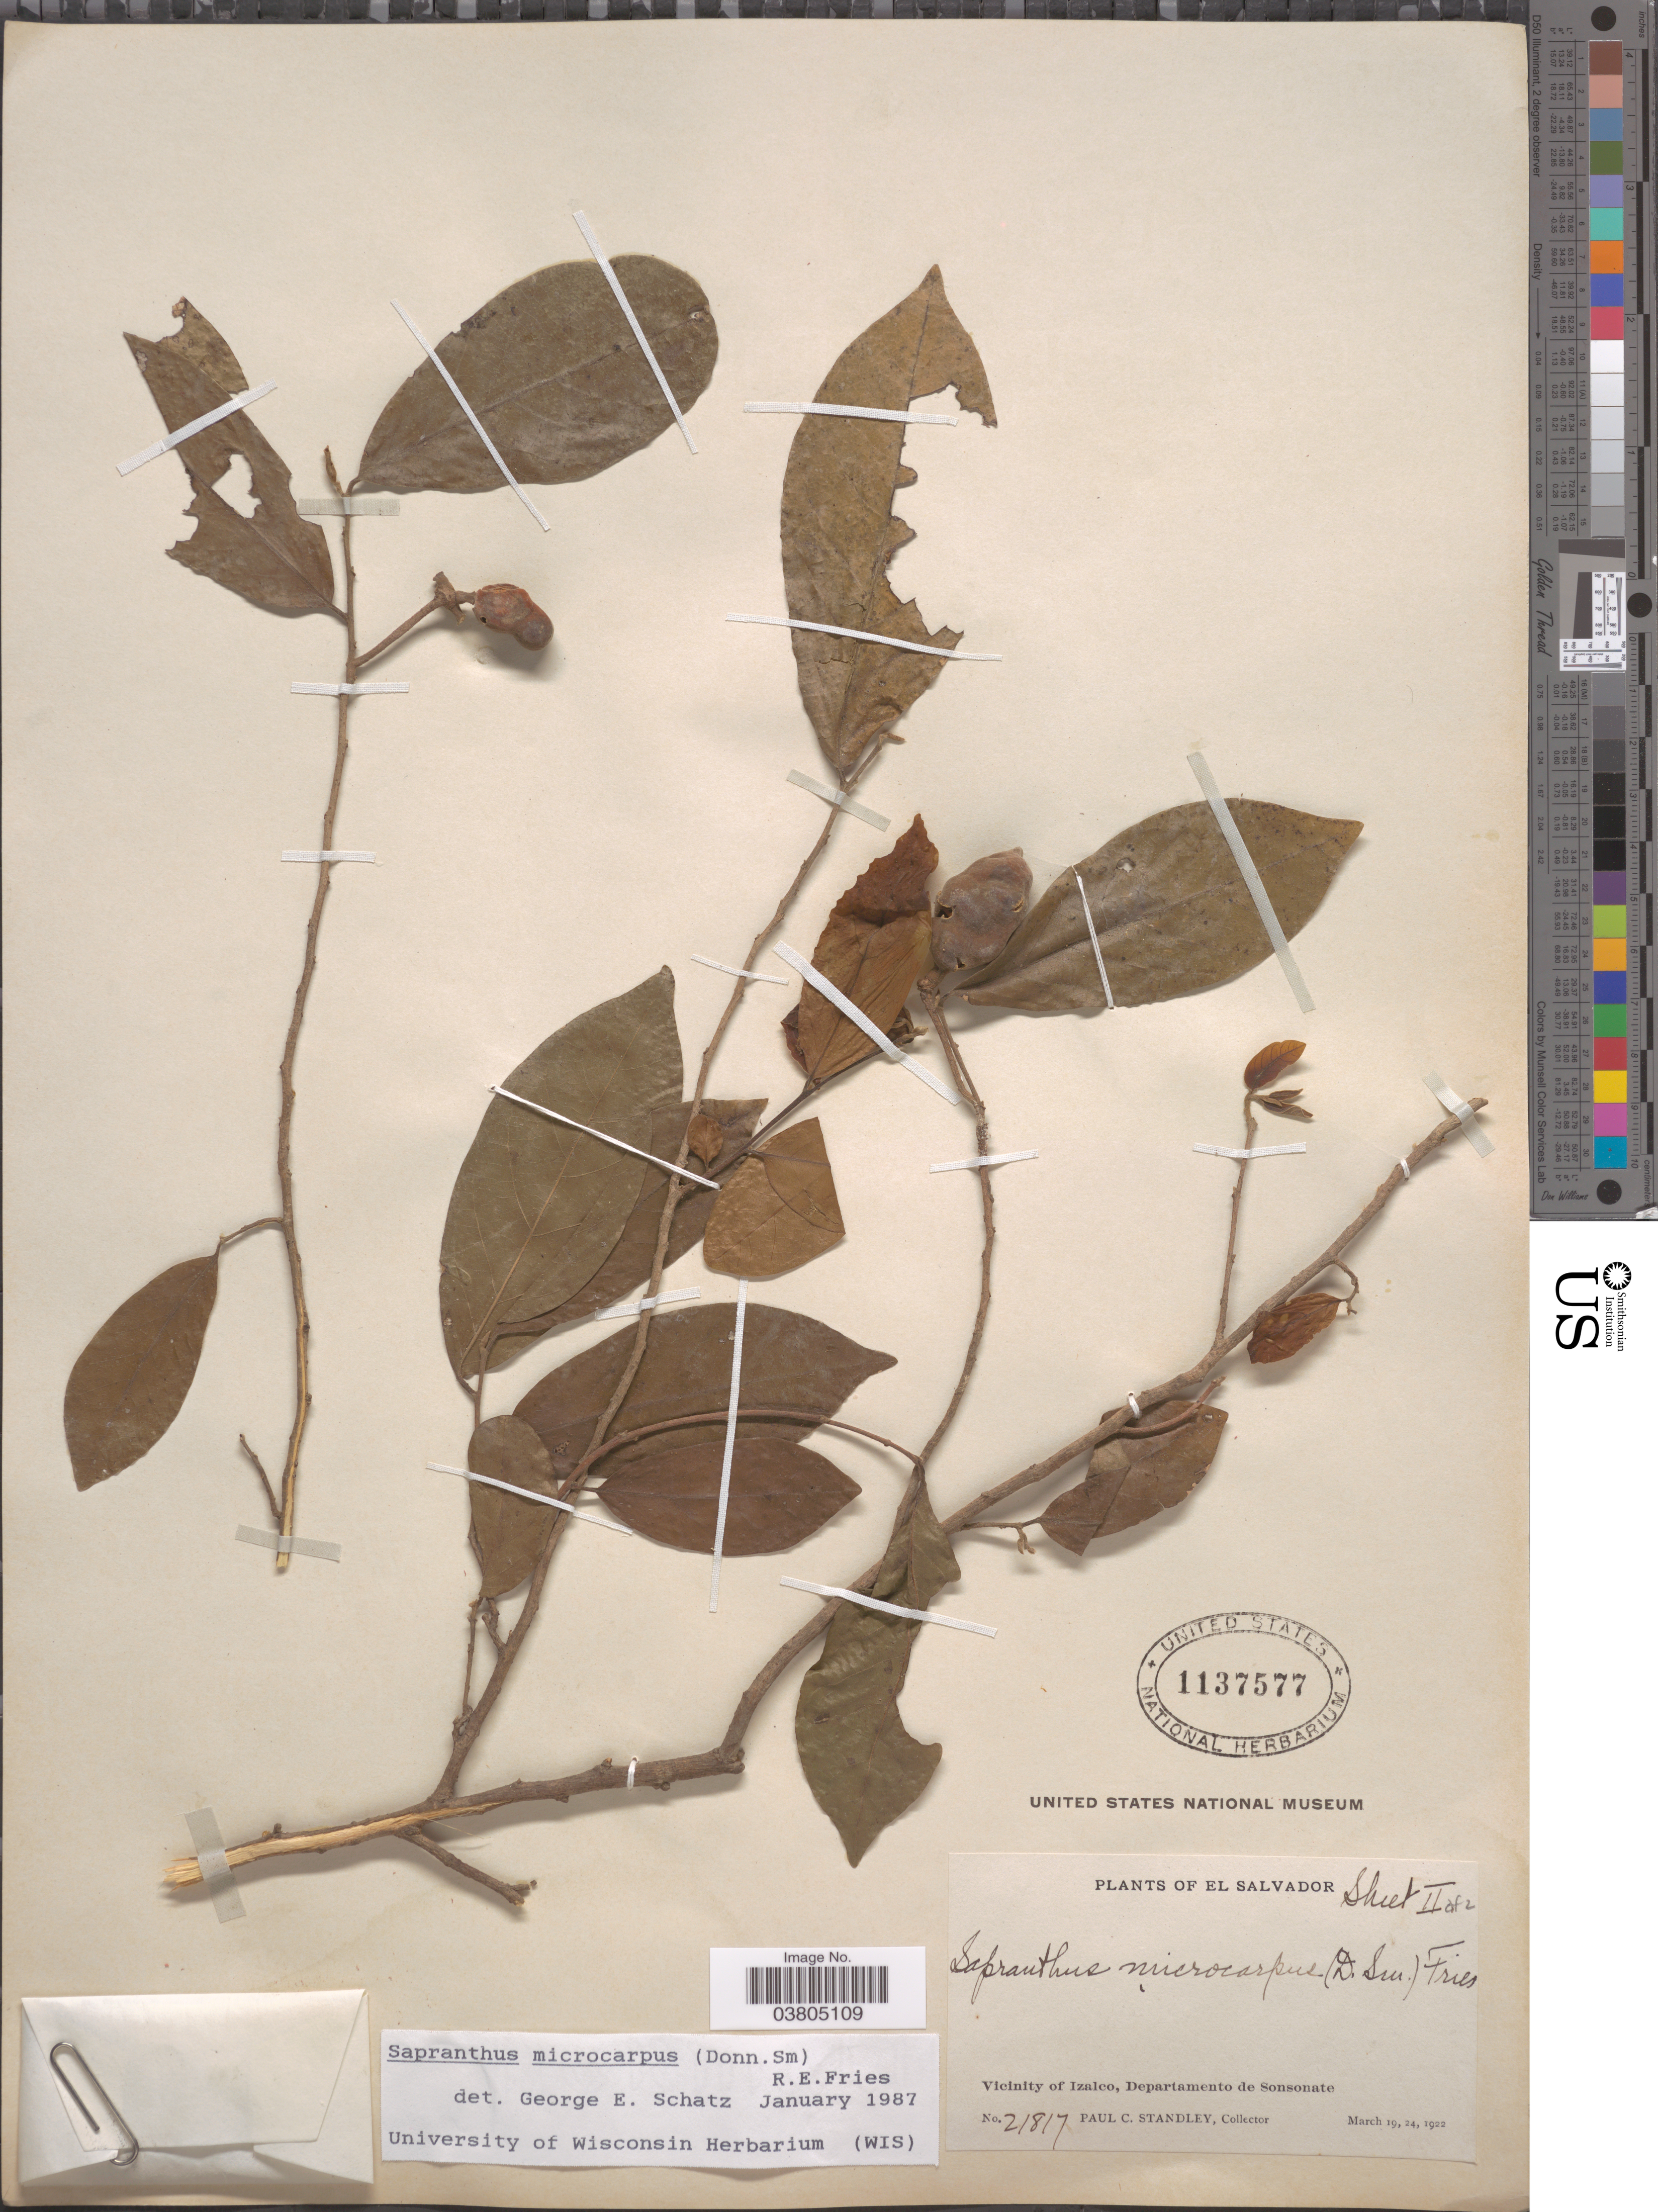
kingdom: Plantae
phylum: Tracheophyta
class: Magnoliopsida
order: Magnoliales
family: Annonaceae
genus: Sapranthus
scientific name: Sapranthus microcarpus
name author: (Donn. Sm.) R.E. Fr.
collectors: P. C. Standley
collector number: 21817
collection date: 1922-03-19/1922-03-24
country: El Salvador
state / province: Sonsonate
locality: Vicinity of Izalco, Departamento de Sonsonate.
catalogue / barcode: US 1137577